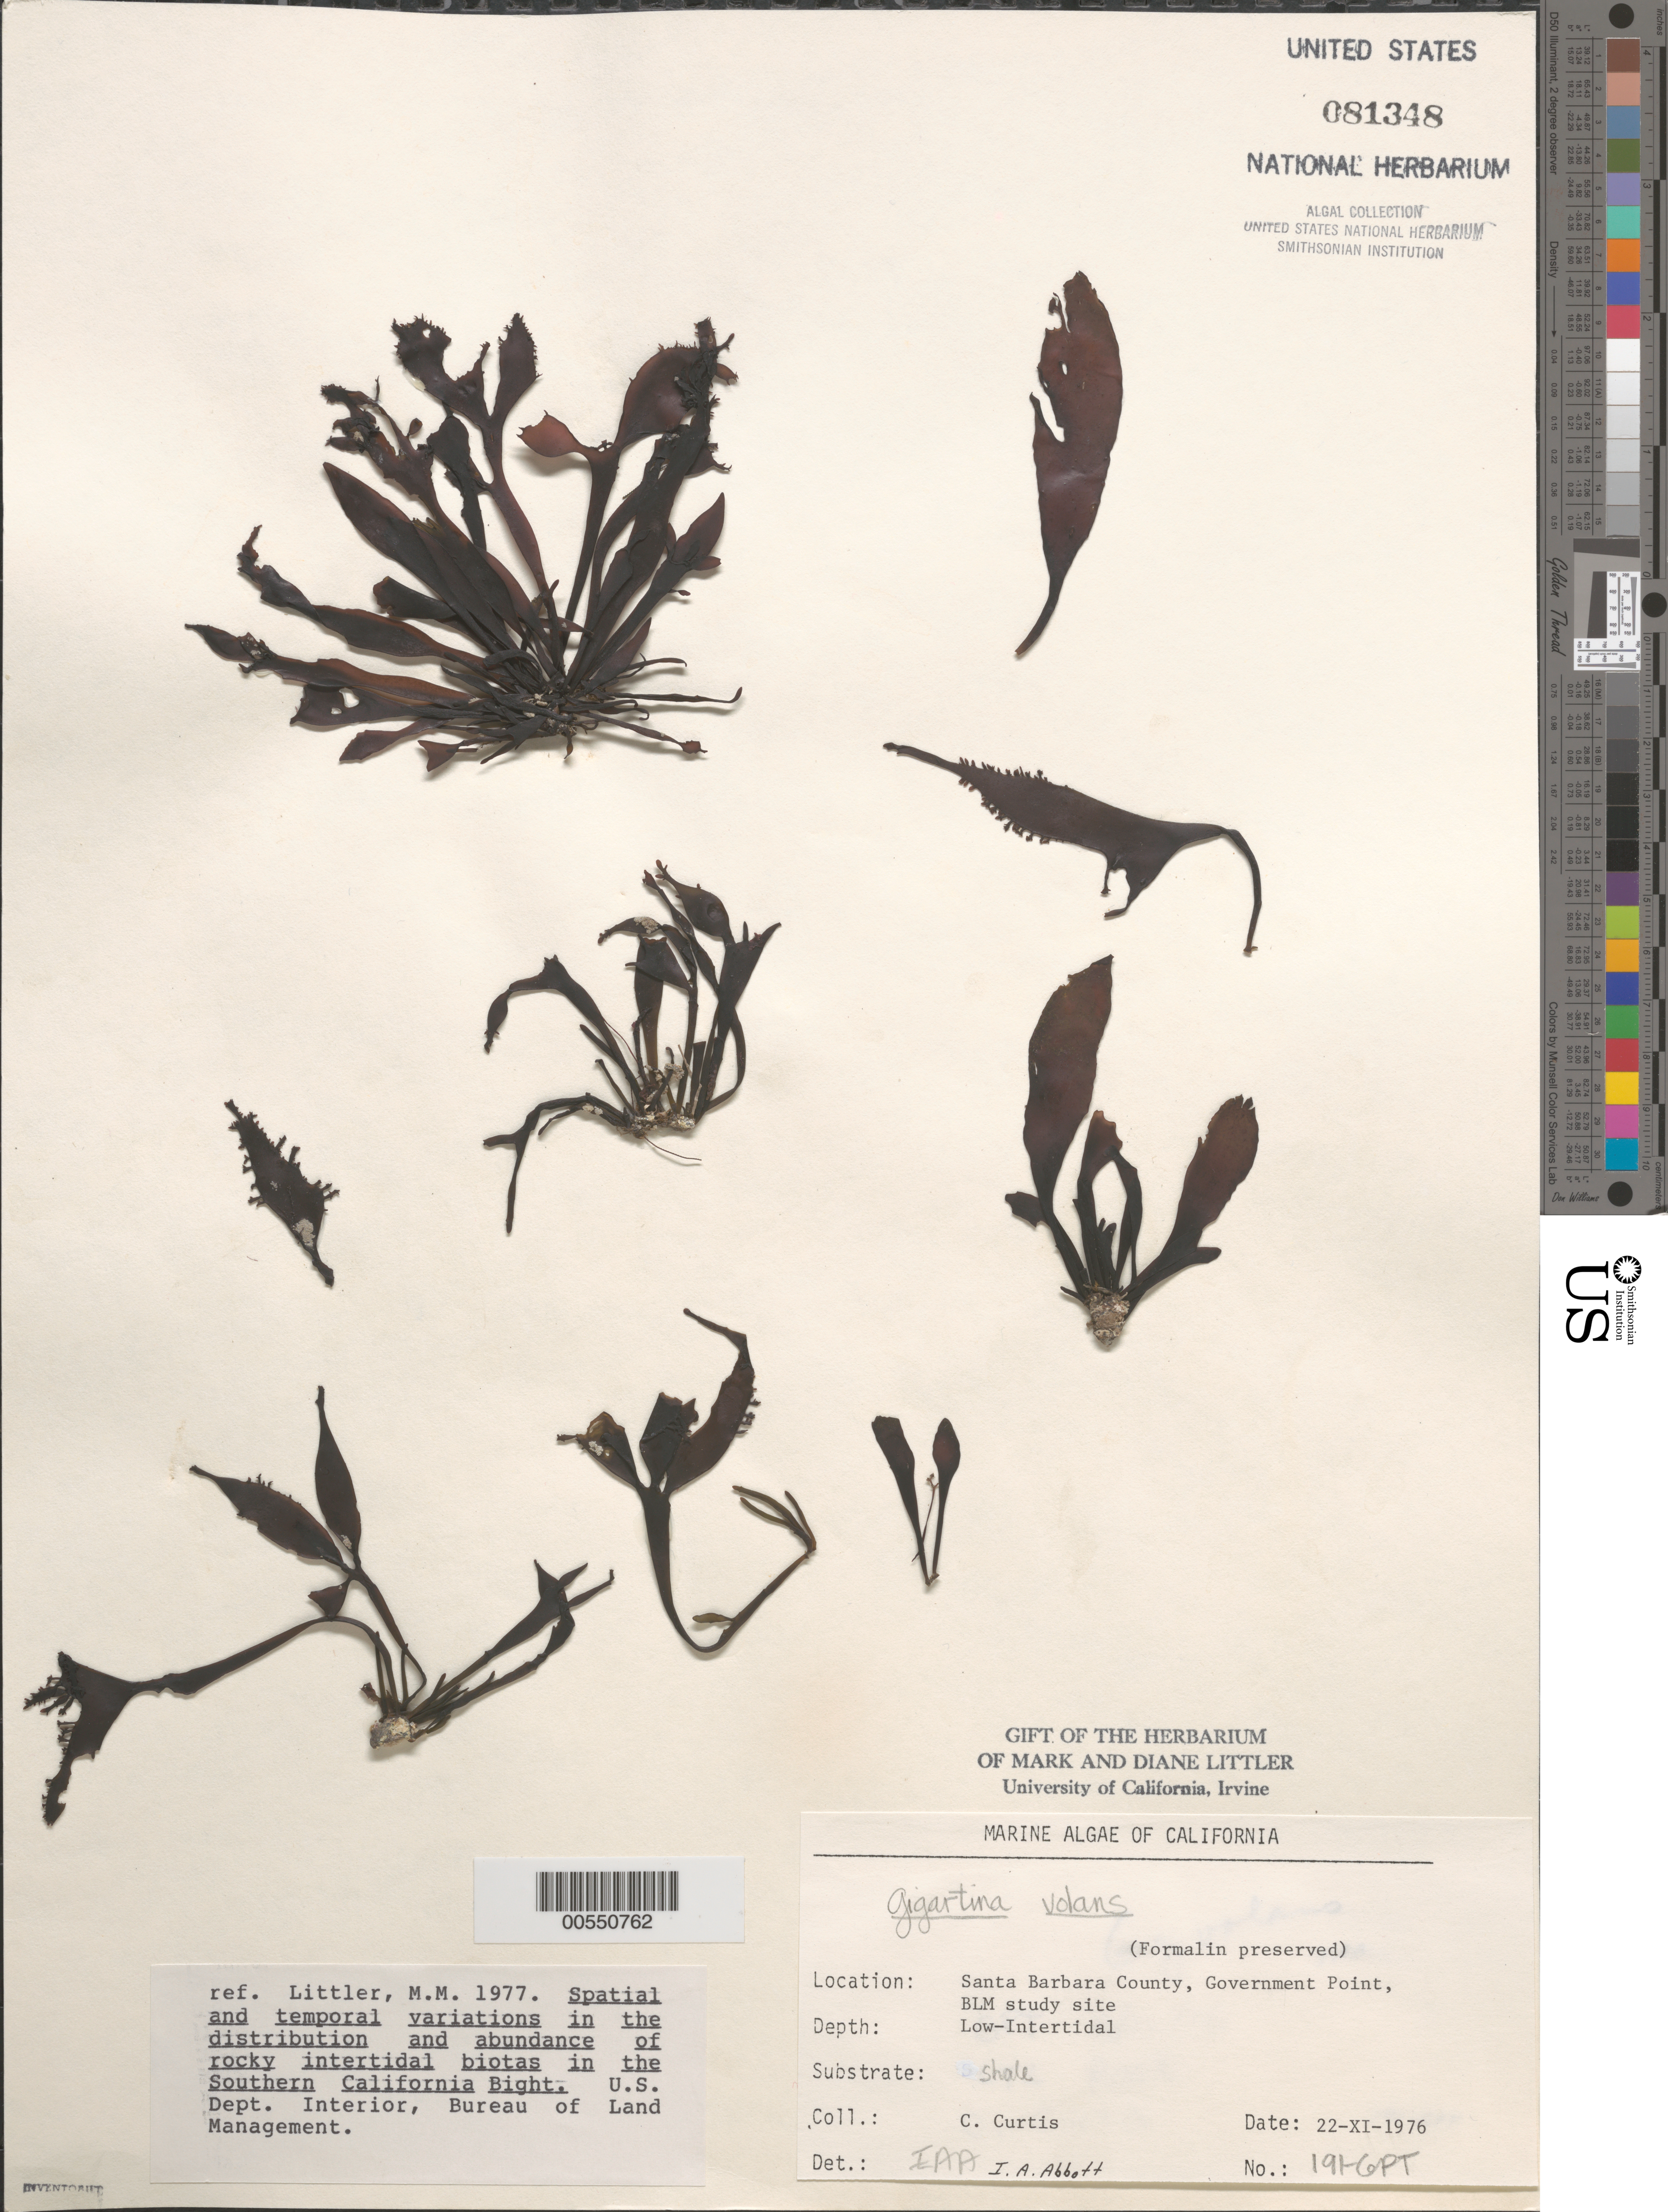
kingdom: Plantae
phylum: Rhodophyta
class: Florideophyceae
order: Gigartinales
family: Gigartinaceae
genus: Mazzaella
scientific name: Mazzaella volans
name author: (C. Agardh) Fredericq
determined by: Algae name updating Project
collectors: C. Curtis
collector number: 191-gpt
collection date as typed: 22 Nov 1976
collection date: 1976-11-22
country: United States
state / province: California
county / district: Santa Barbara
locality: Government Point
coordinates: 34 26'31"N, 120 24'06"W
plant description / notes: BLM-SOCALBIGHT Rocky Intertidal Survey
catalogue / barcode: US 81348